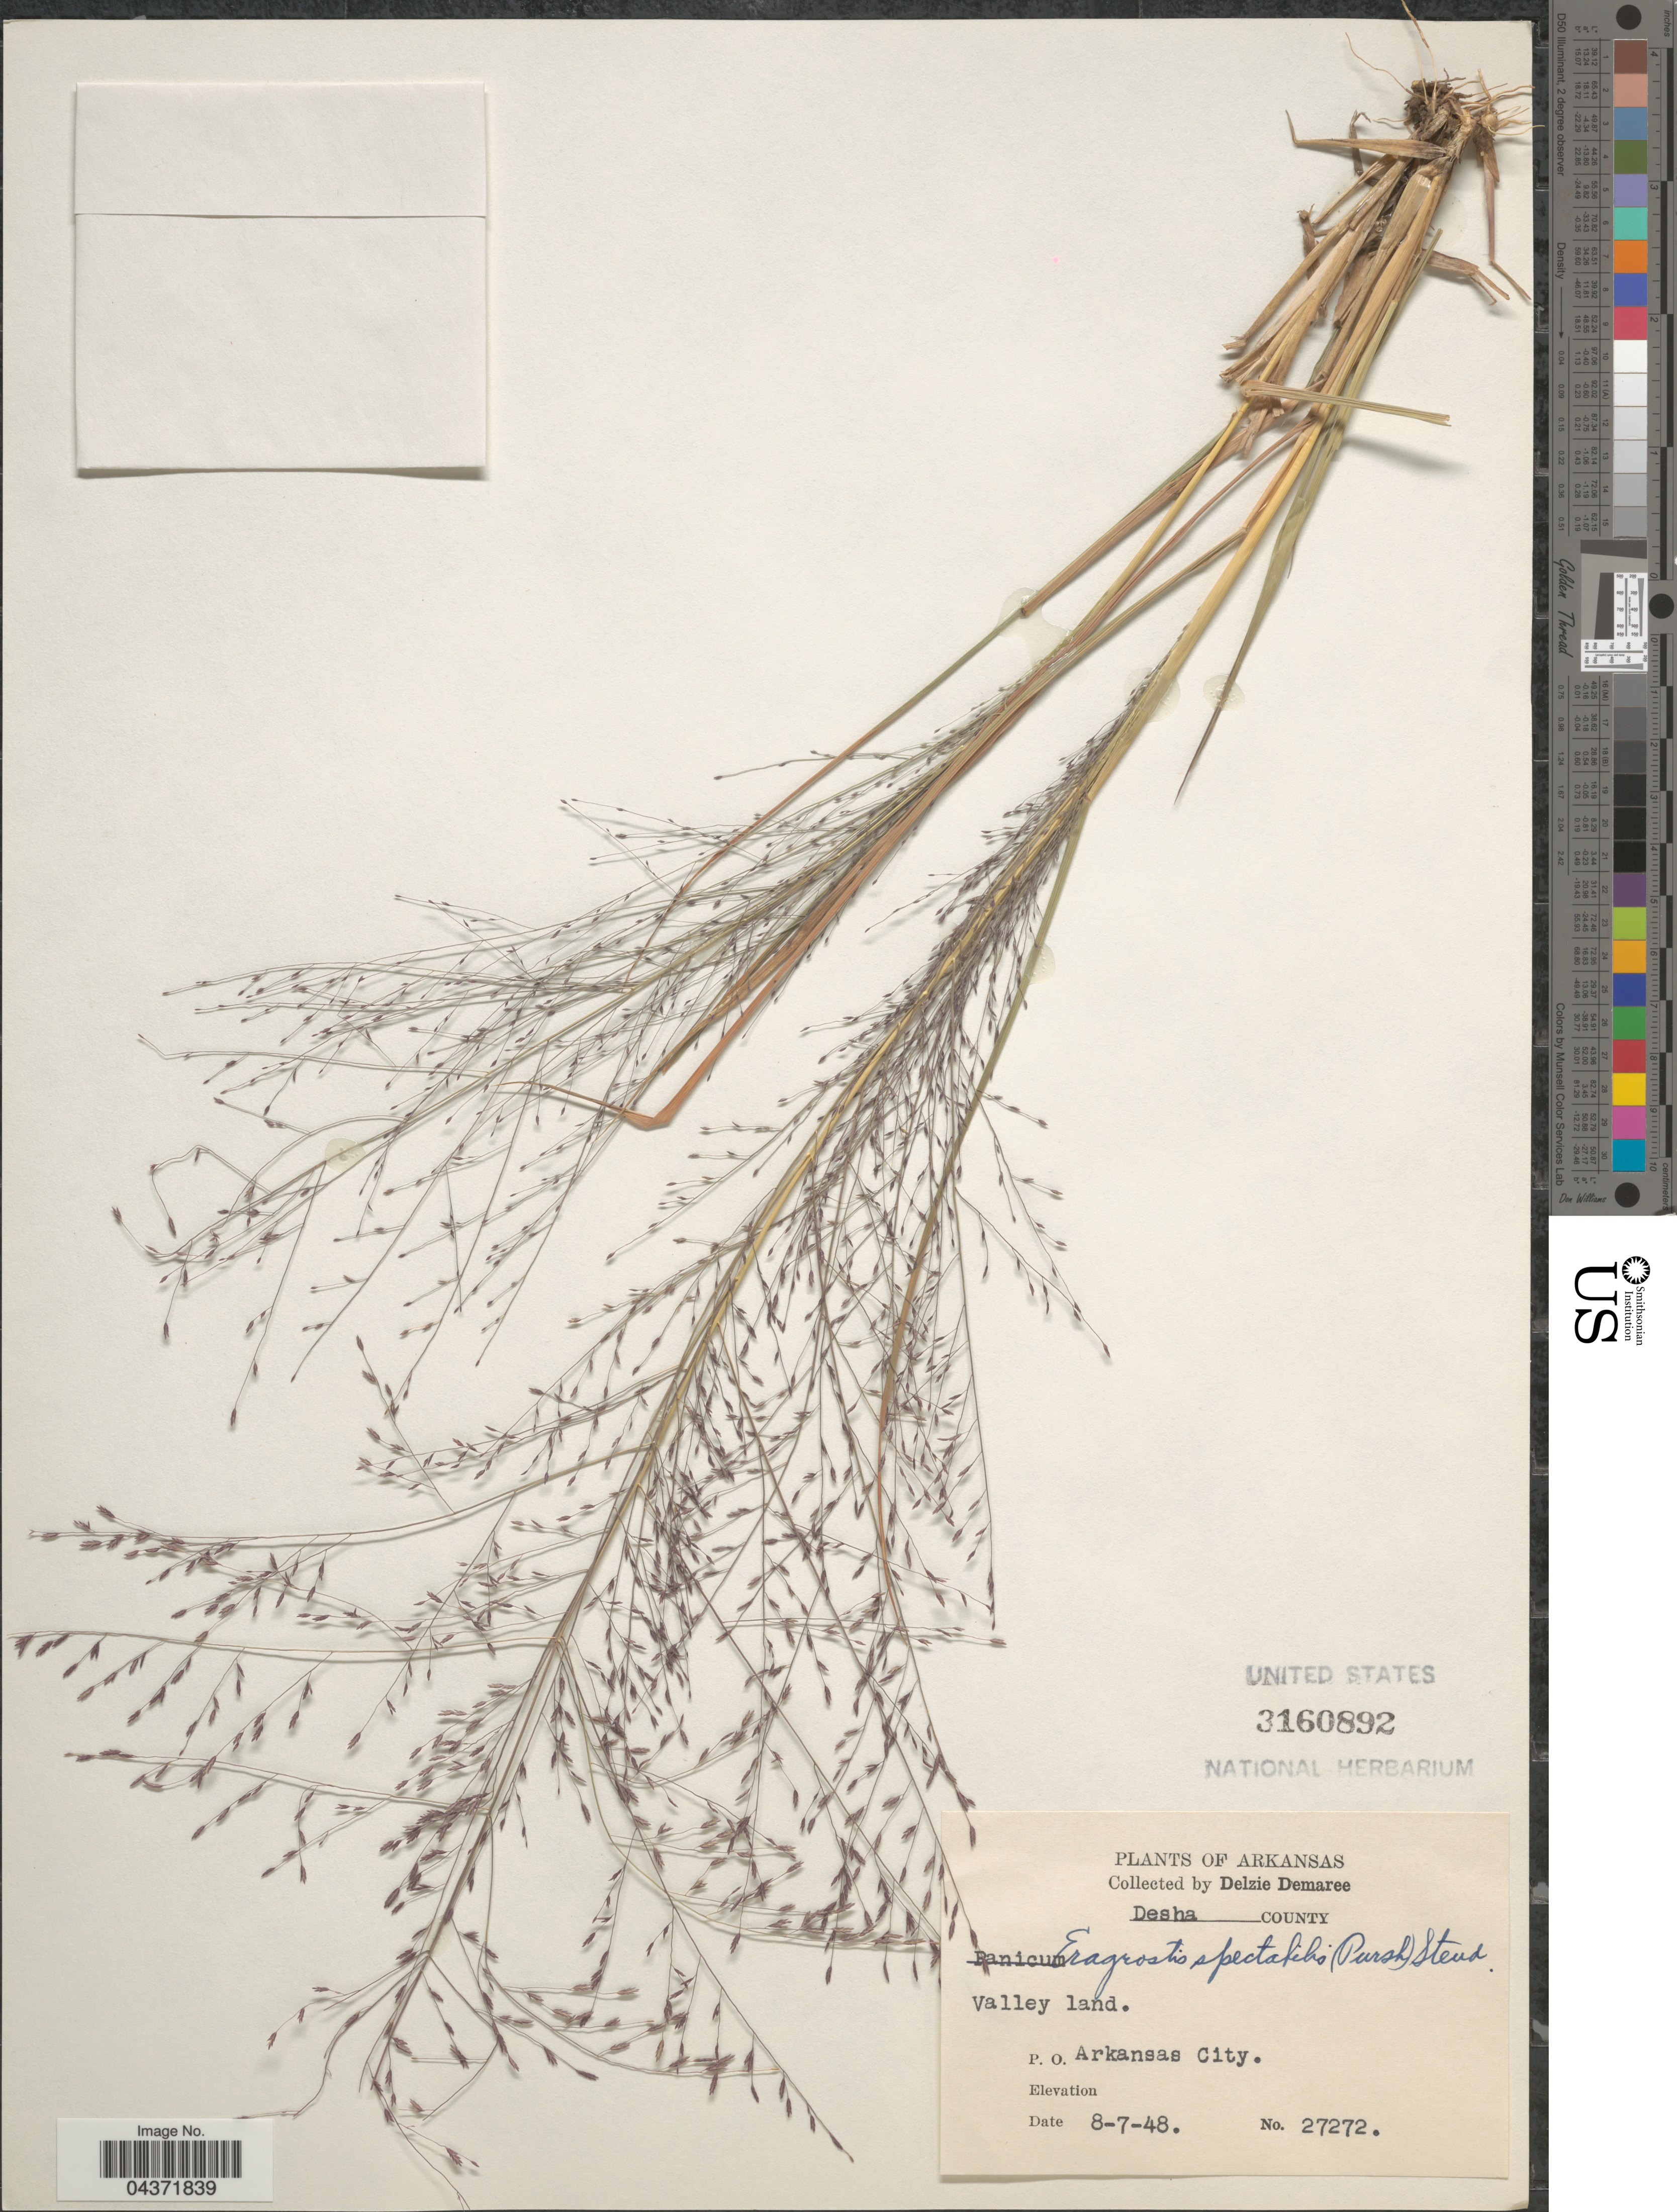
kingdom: Plantae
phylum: Tracheophyta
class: Liliopsida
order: Poales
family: Poaceae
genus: Eragrostis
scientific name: Eragrostis spectabilis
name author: (Pursh) Steud.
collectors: D. Demaree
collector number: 27272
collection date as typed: Transcribed d/m/y: 7/8/48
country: United States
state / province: Arkansas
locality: Desha County. Valley land. P. O. Arkansas City.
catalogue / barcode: US 3160892